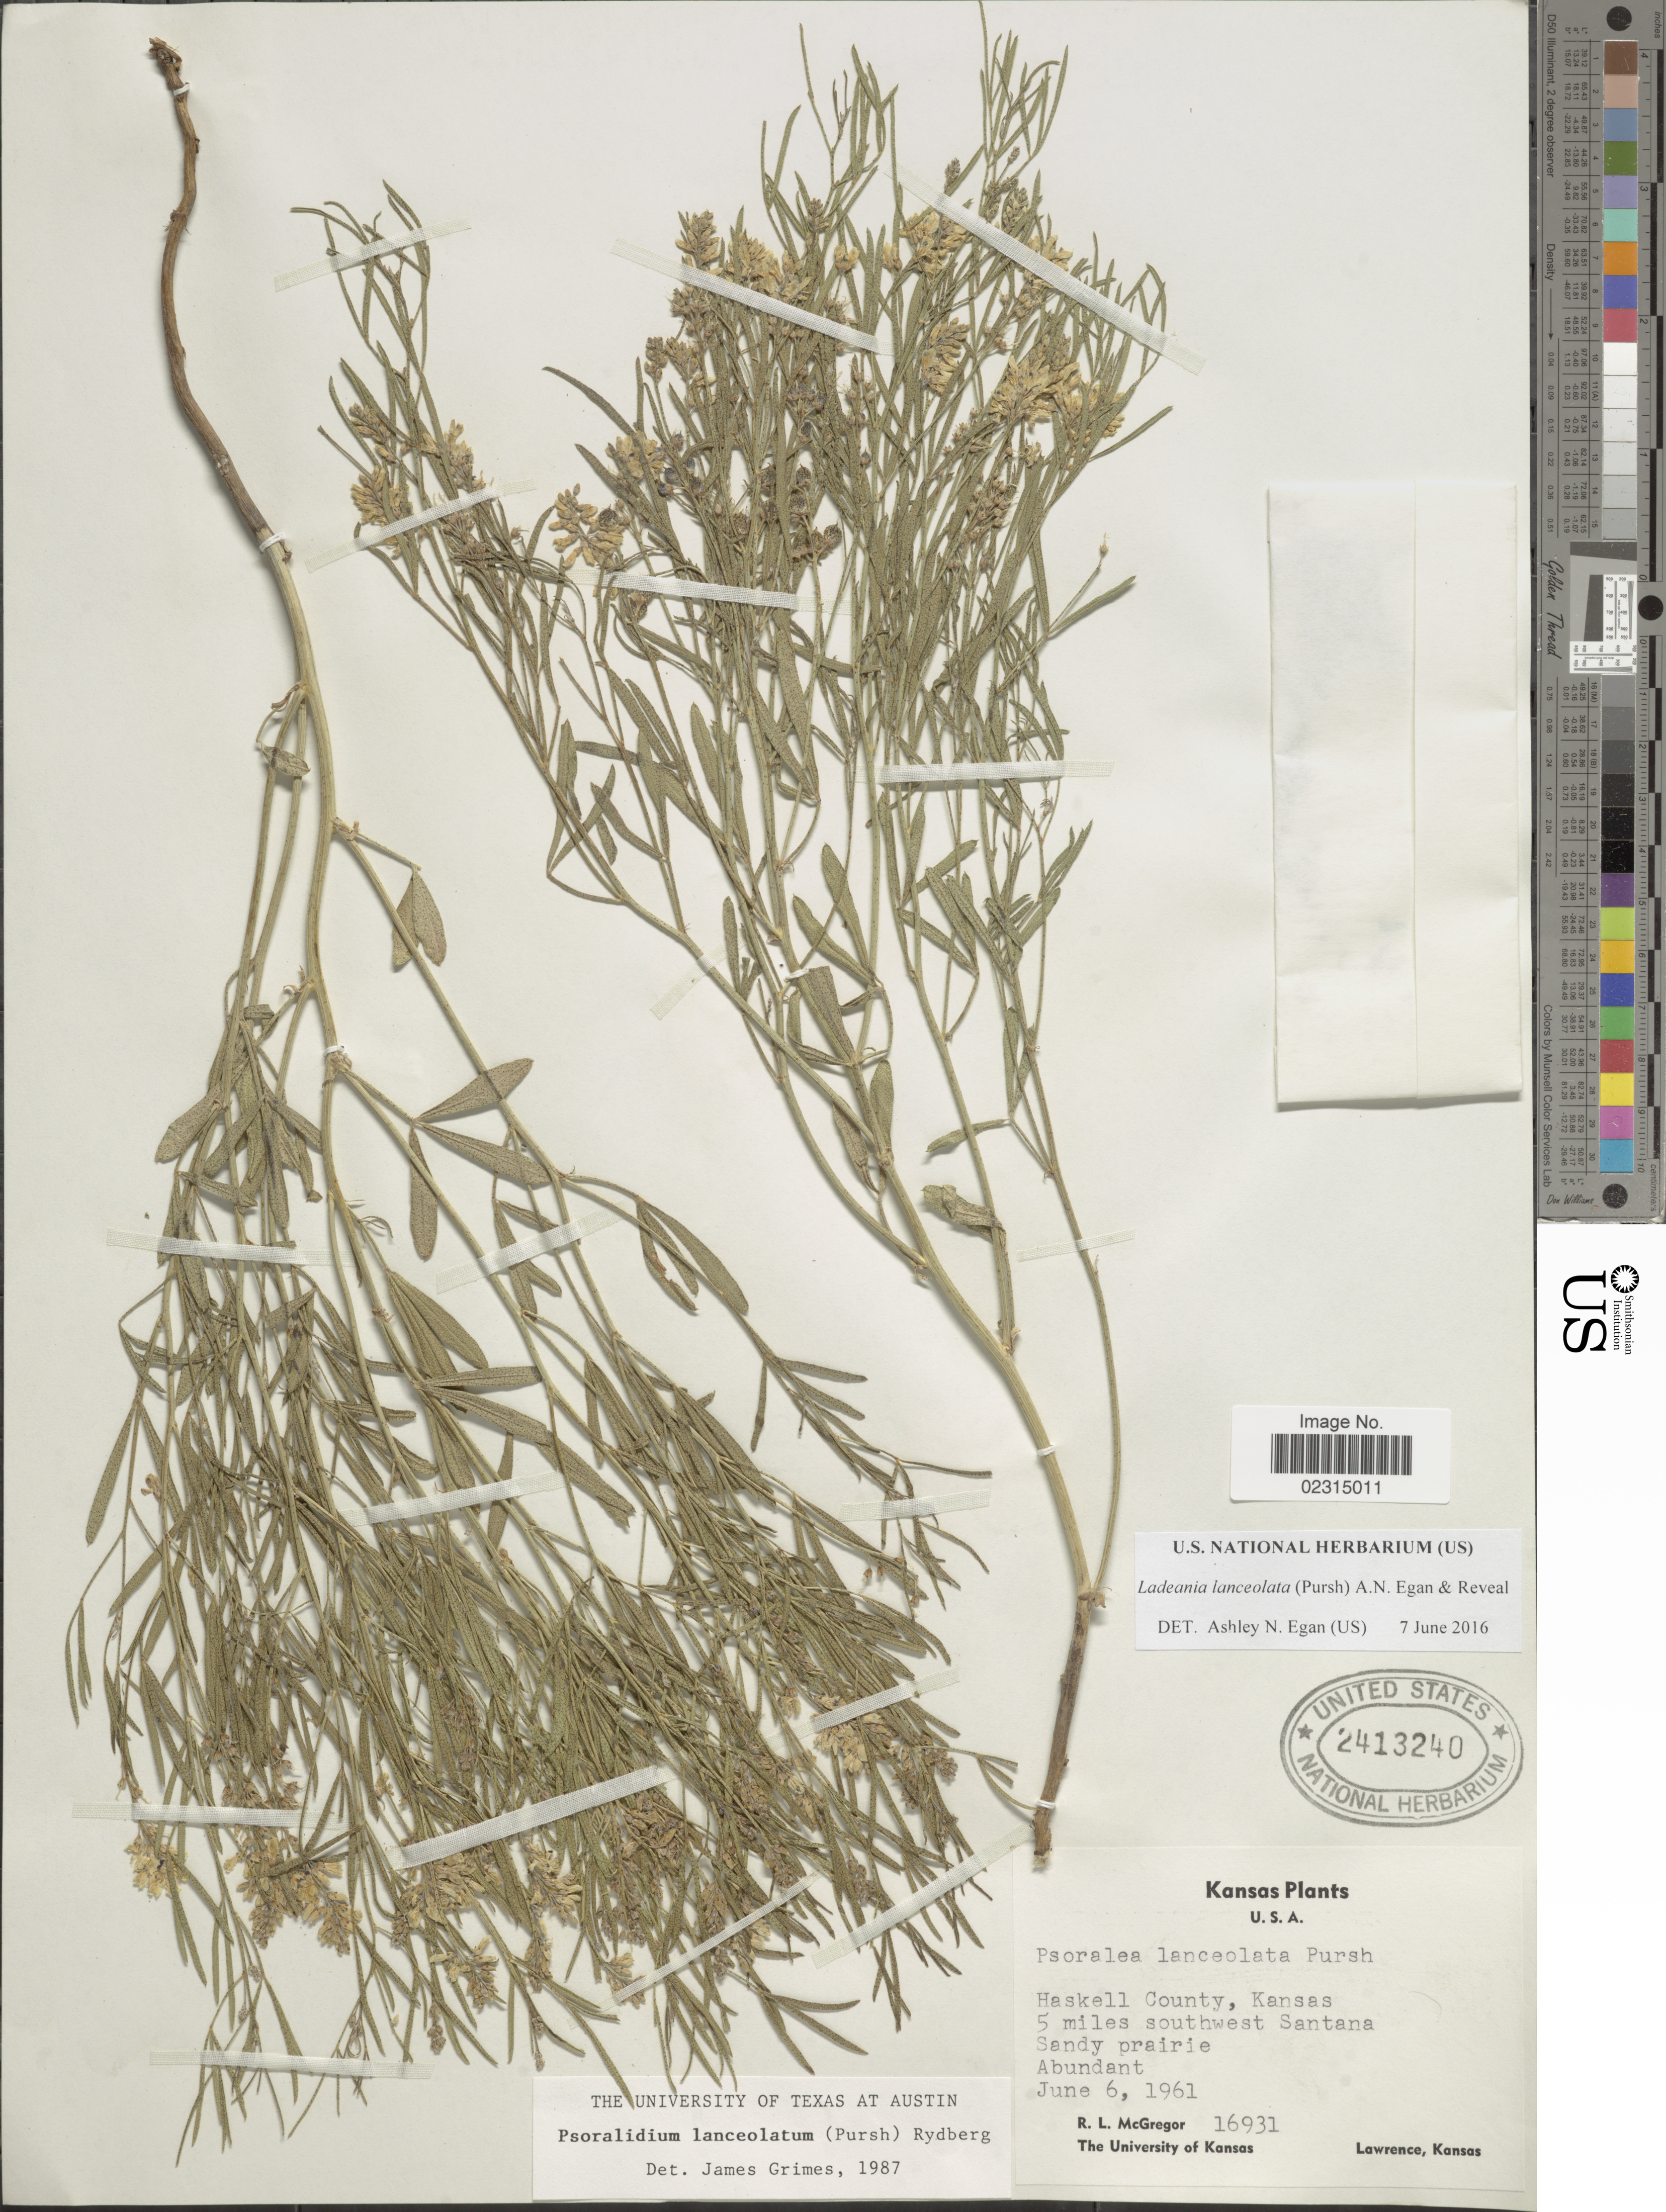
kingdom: Plantae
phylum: Tracheophyta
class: Magnoliopsida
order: Fabales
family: Fabaceae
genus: Ladeania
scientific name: Ladeania lanceolata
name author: (Pursh) A.N. Egan & Reveal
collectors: R. McGregor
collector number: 16931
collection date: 1961-06-06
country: United States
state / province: Kansas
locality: Haskell County, 5 miles southwest Santana, Sandy prairie, Abundant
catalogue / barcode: US 2413240